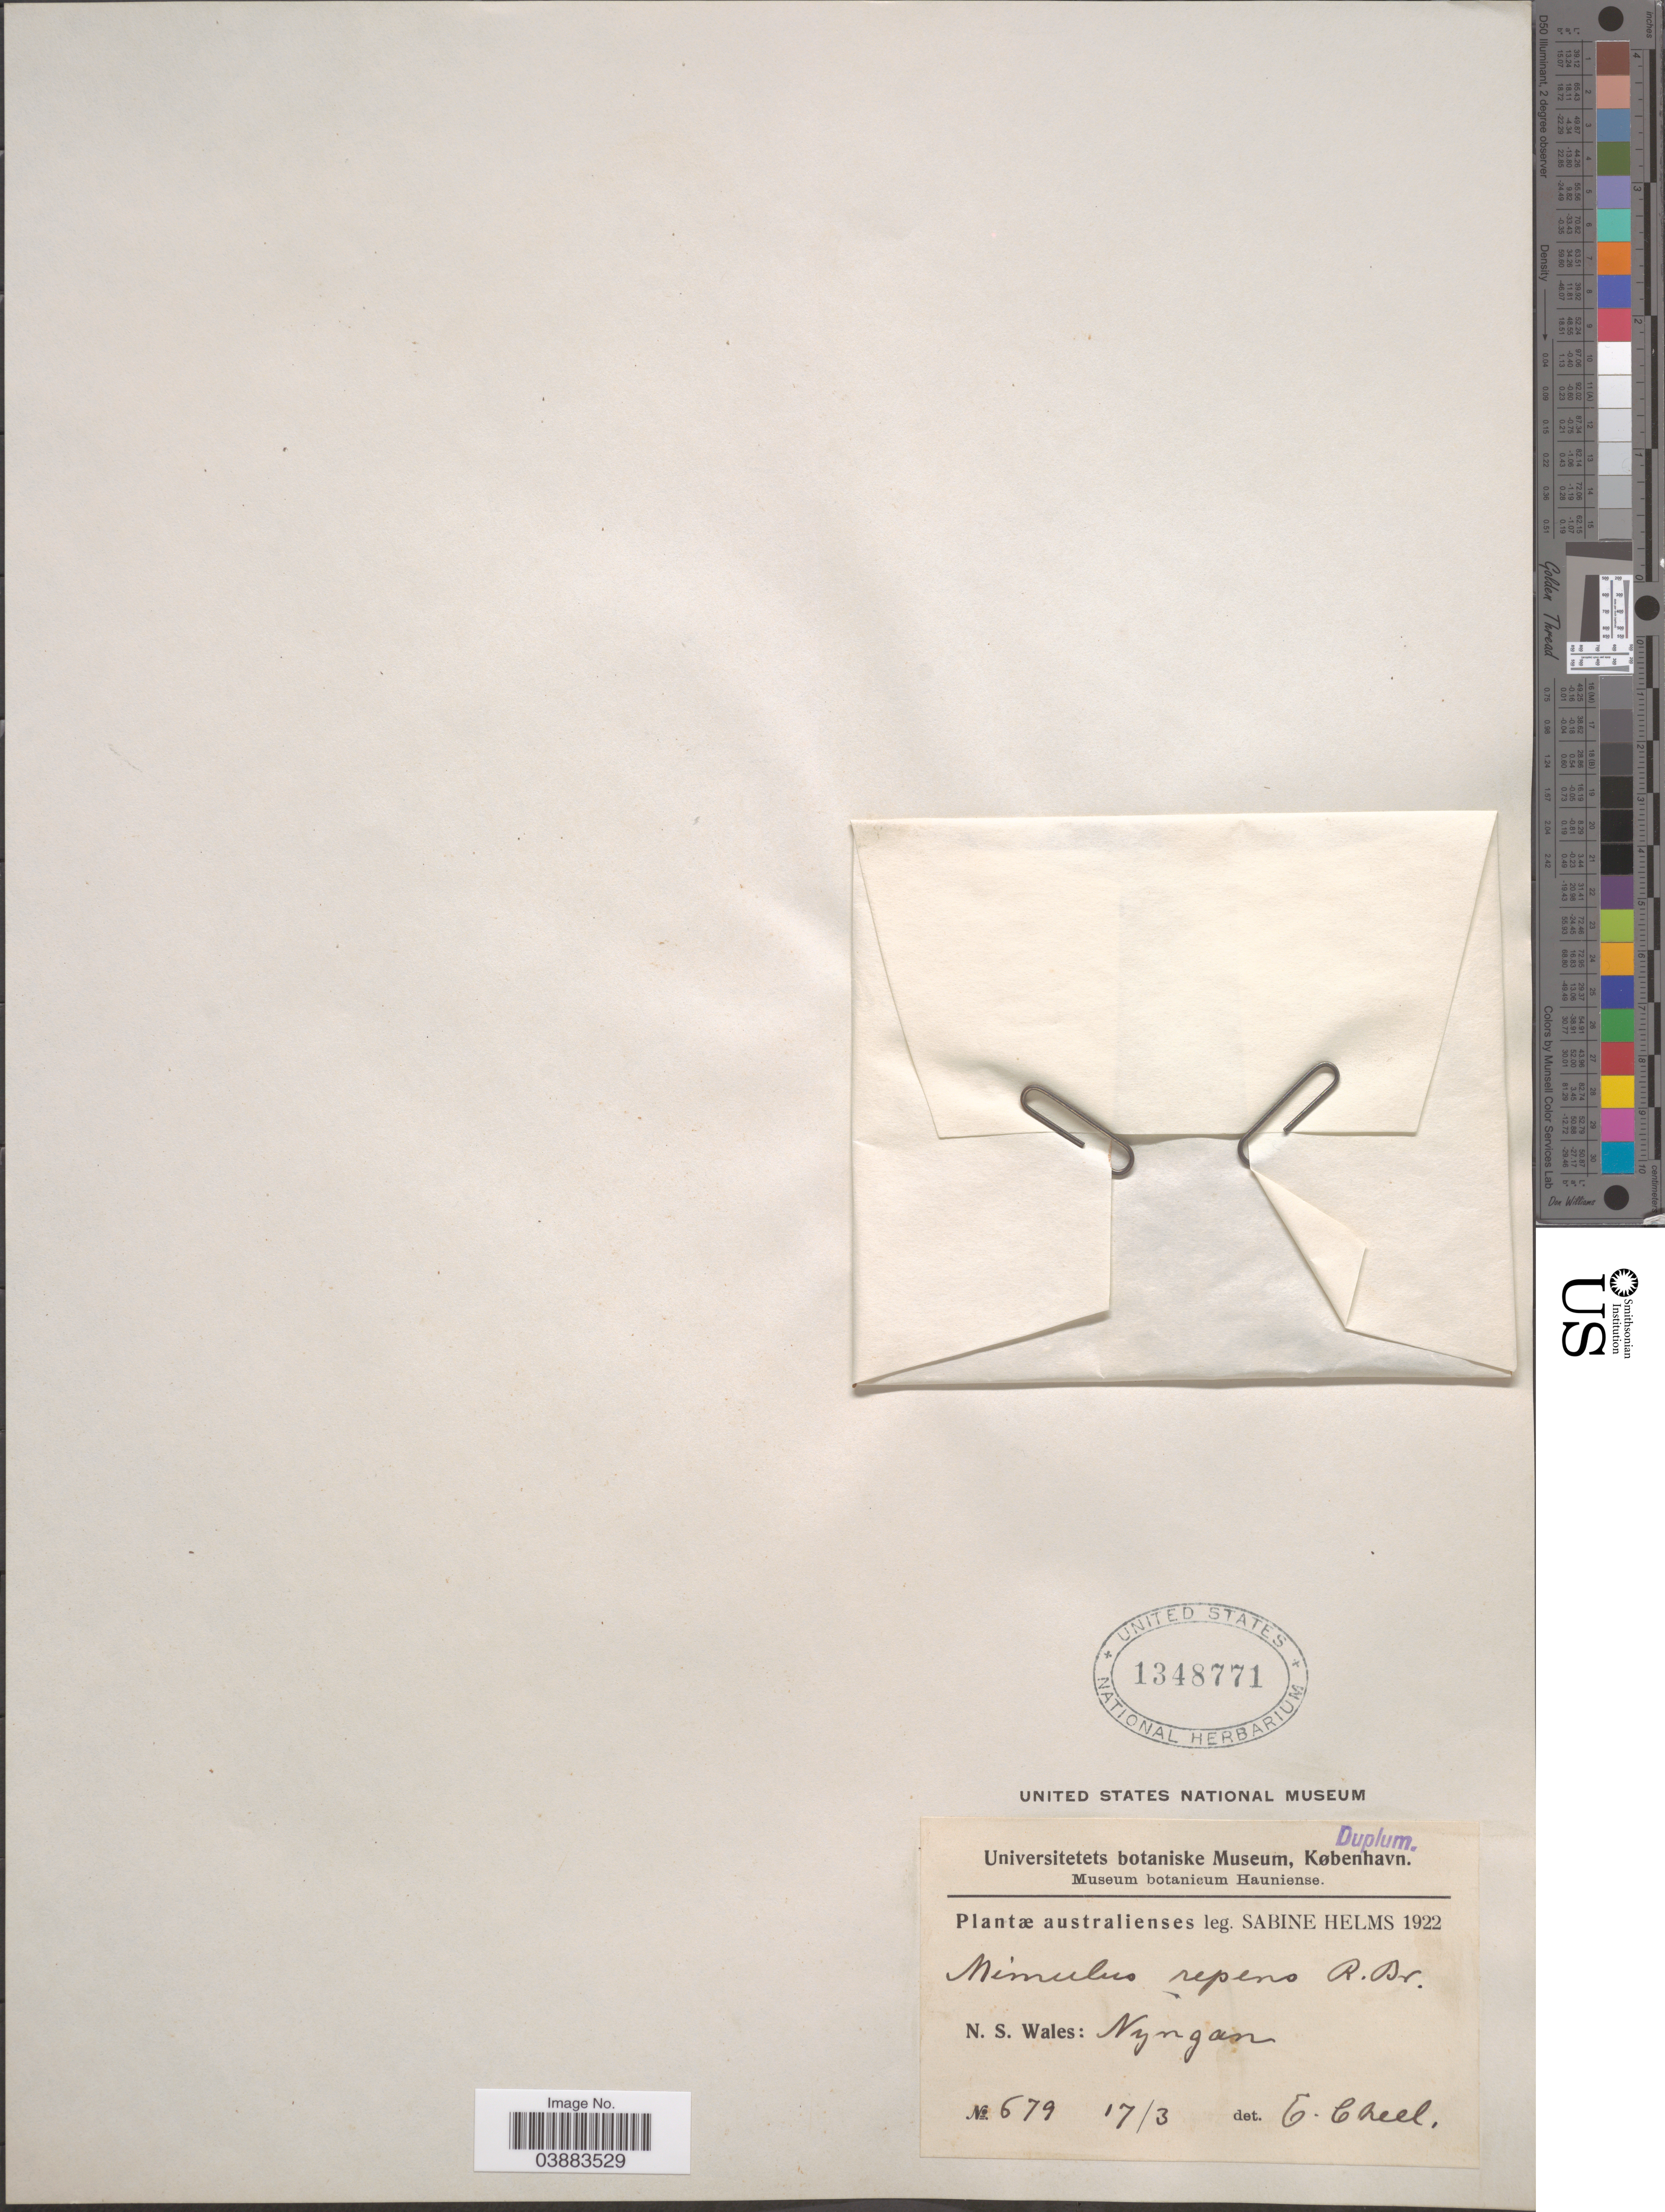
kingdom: Plantae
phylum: Tracheophyta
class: Magnoliopsida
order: Lamiales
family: Phrymaceae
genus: Mimulus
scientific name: Mimulus repens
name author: R. Br.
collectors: S. Helms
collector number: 679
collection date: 1922-03-17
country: Australia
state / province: New South Wales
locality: Nyngan.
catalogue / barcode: US 1348771